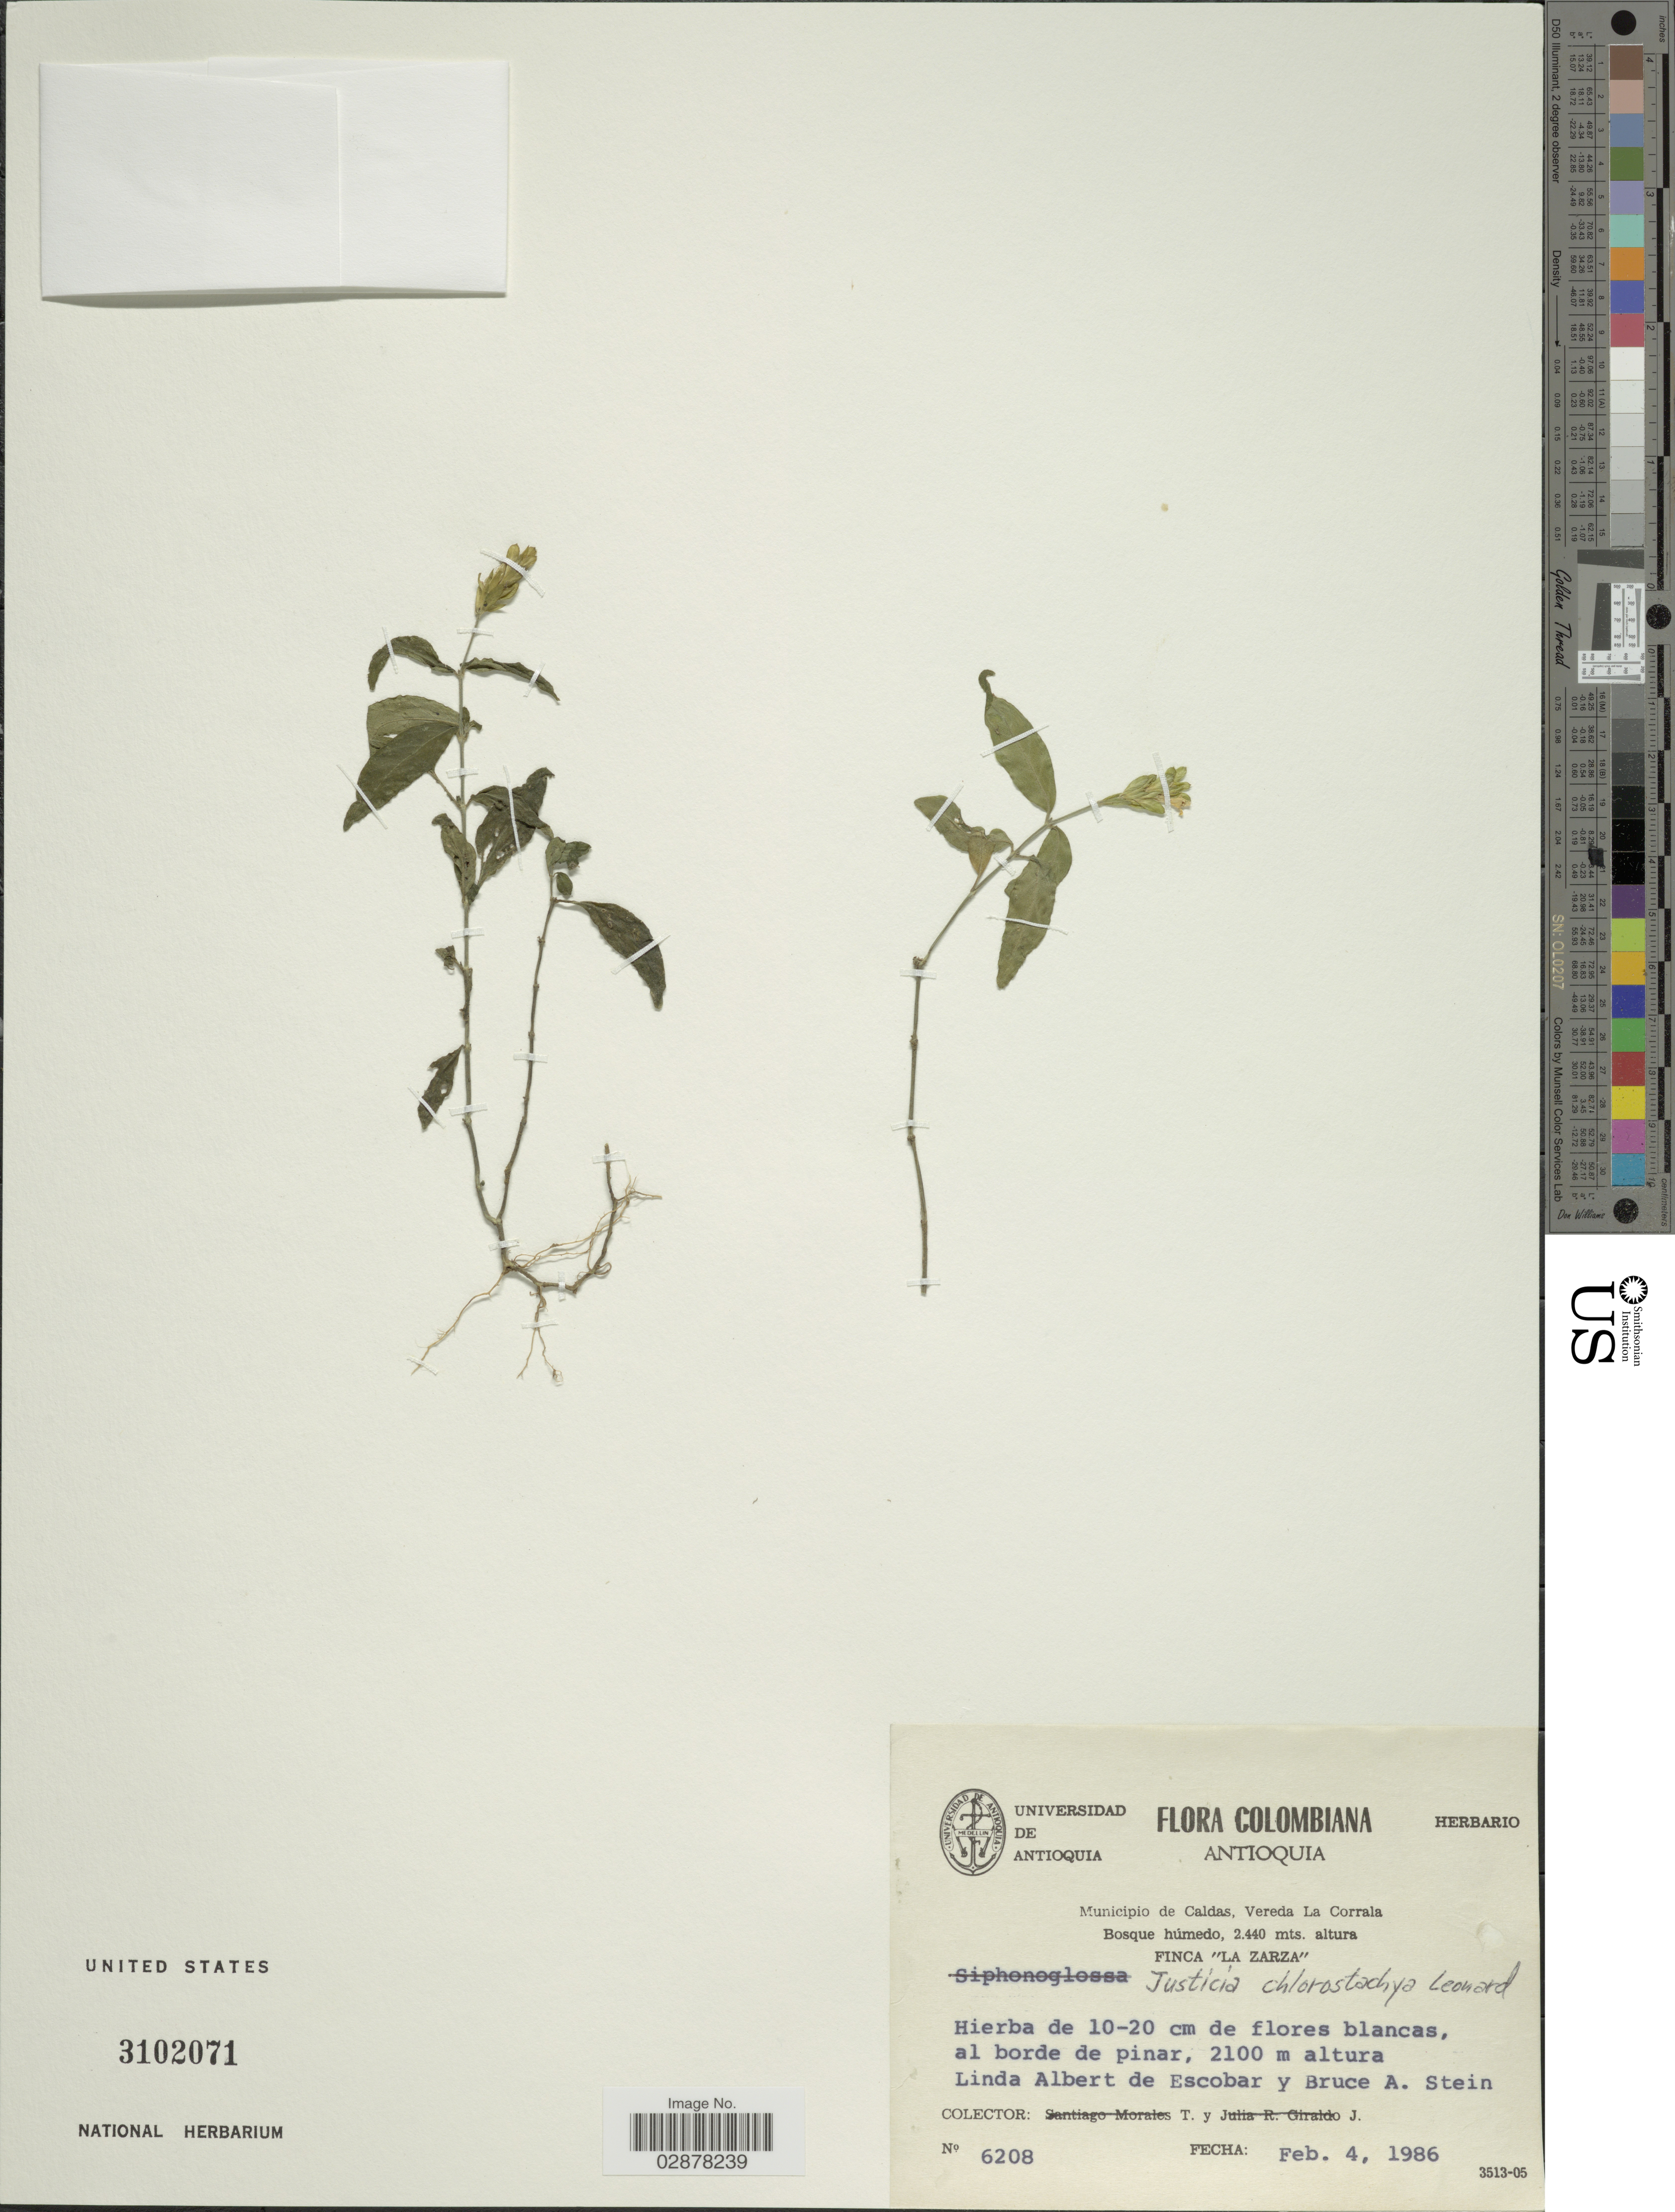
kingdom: Plantae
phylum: Tracheophyta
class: Magnoliopsida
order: Lamiales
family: Acanthaceae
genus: Justicia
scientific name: Justicia chlorostachya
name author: Leonard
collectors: L. K. de Escobar & B. A. Stein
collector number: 6208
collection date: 1986-02-04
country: Colombia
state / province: Antioquia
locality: Municipio de Caldas, Vereda La Corrala, Finca "La Zarza", al borde de pinar.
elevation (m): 2100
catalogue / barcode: US 3102071